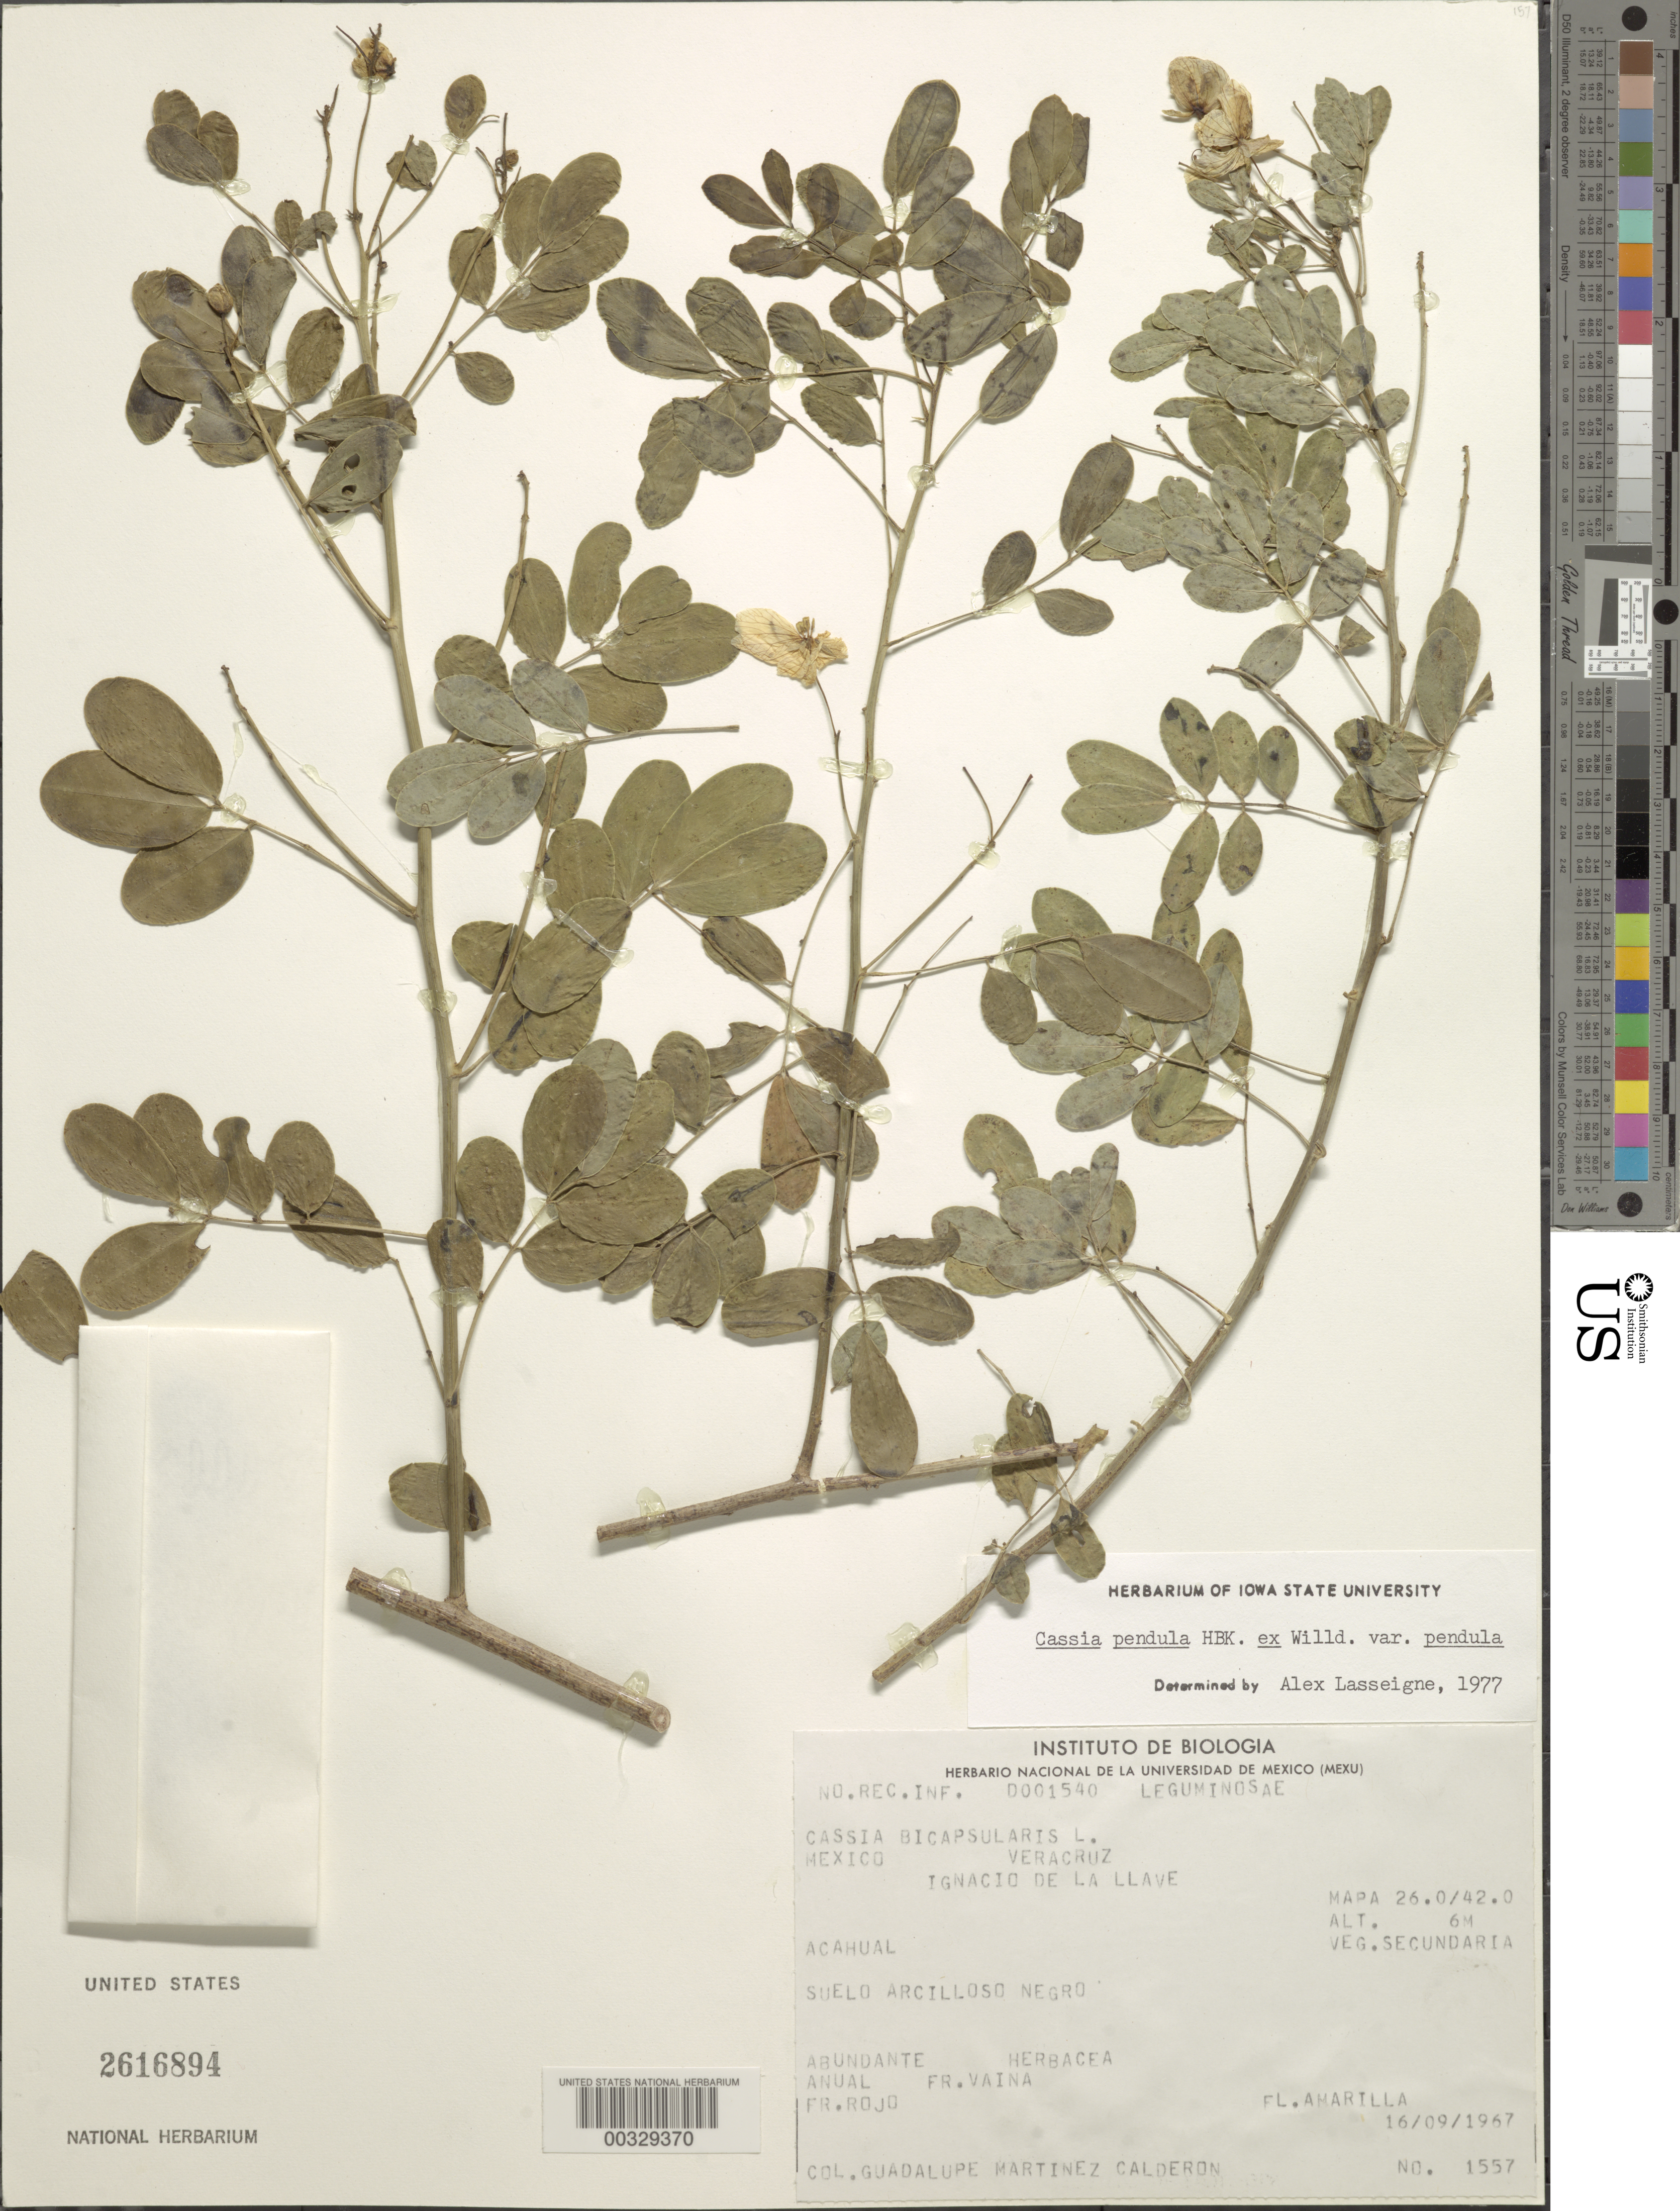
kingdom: Plantae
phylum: Tracheophyta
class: Magnoliopsida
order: Fabales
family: Fabaceae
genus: Senna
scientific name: Senna pendula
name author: (Humb. & Bonpl. ex Willd.) H.S. Irwin & Barneby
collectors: G. Martínez Calderón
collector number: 1557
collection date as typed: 16 Sep 1967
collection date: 1967-09-16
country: Mexico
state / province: Veracruz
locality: Ignacio de la llave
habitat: Black clay ground; secondary vegetation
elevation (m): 6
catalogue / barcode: US 2616894